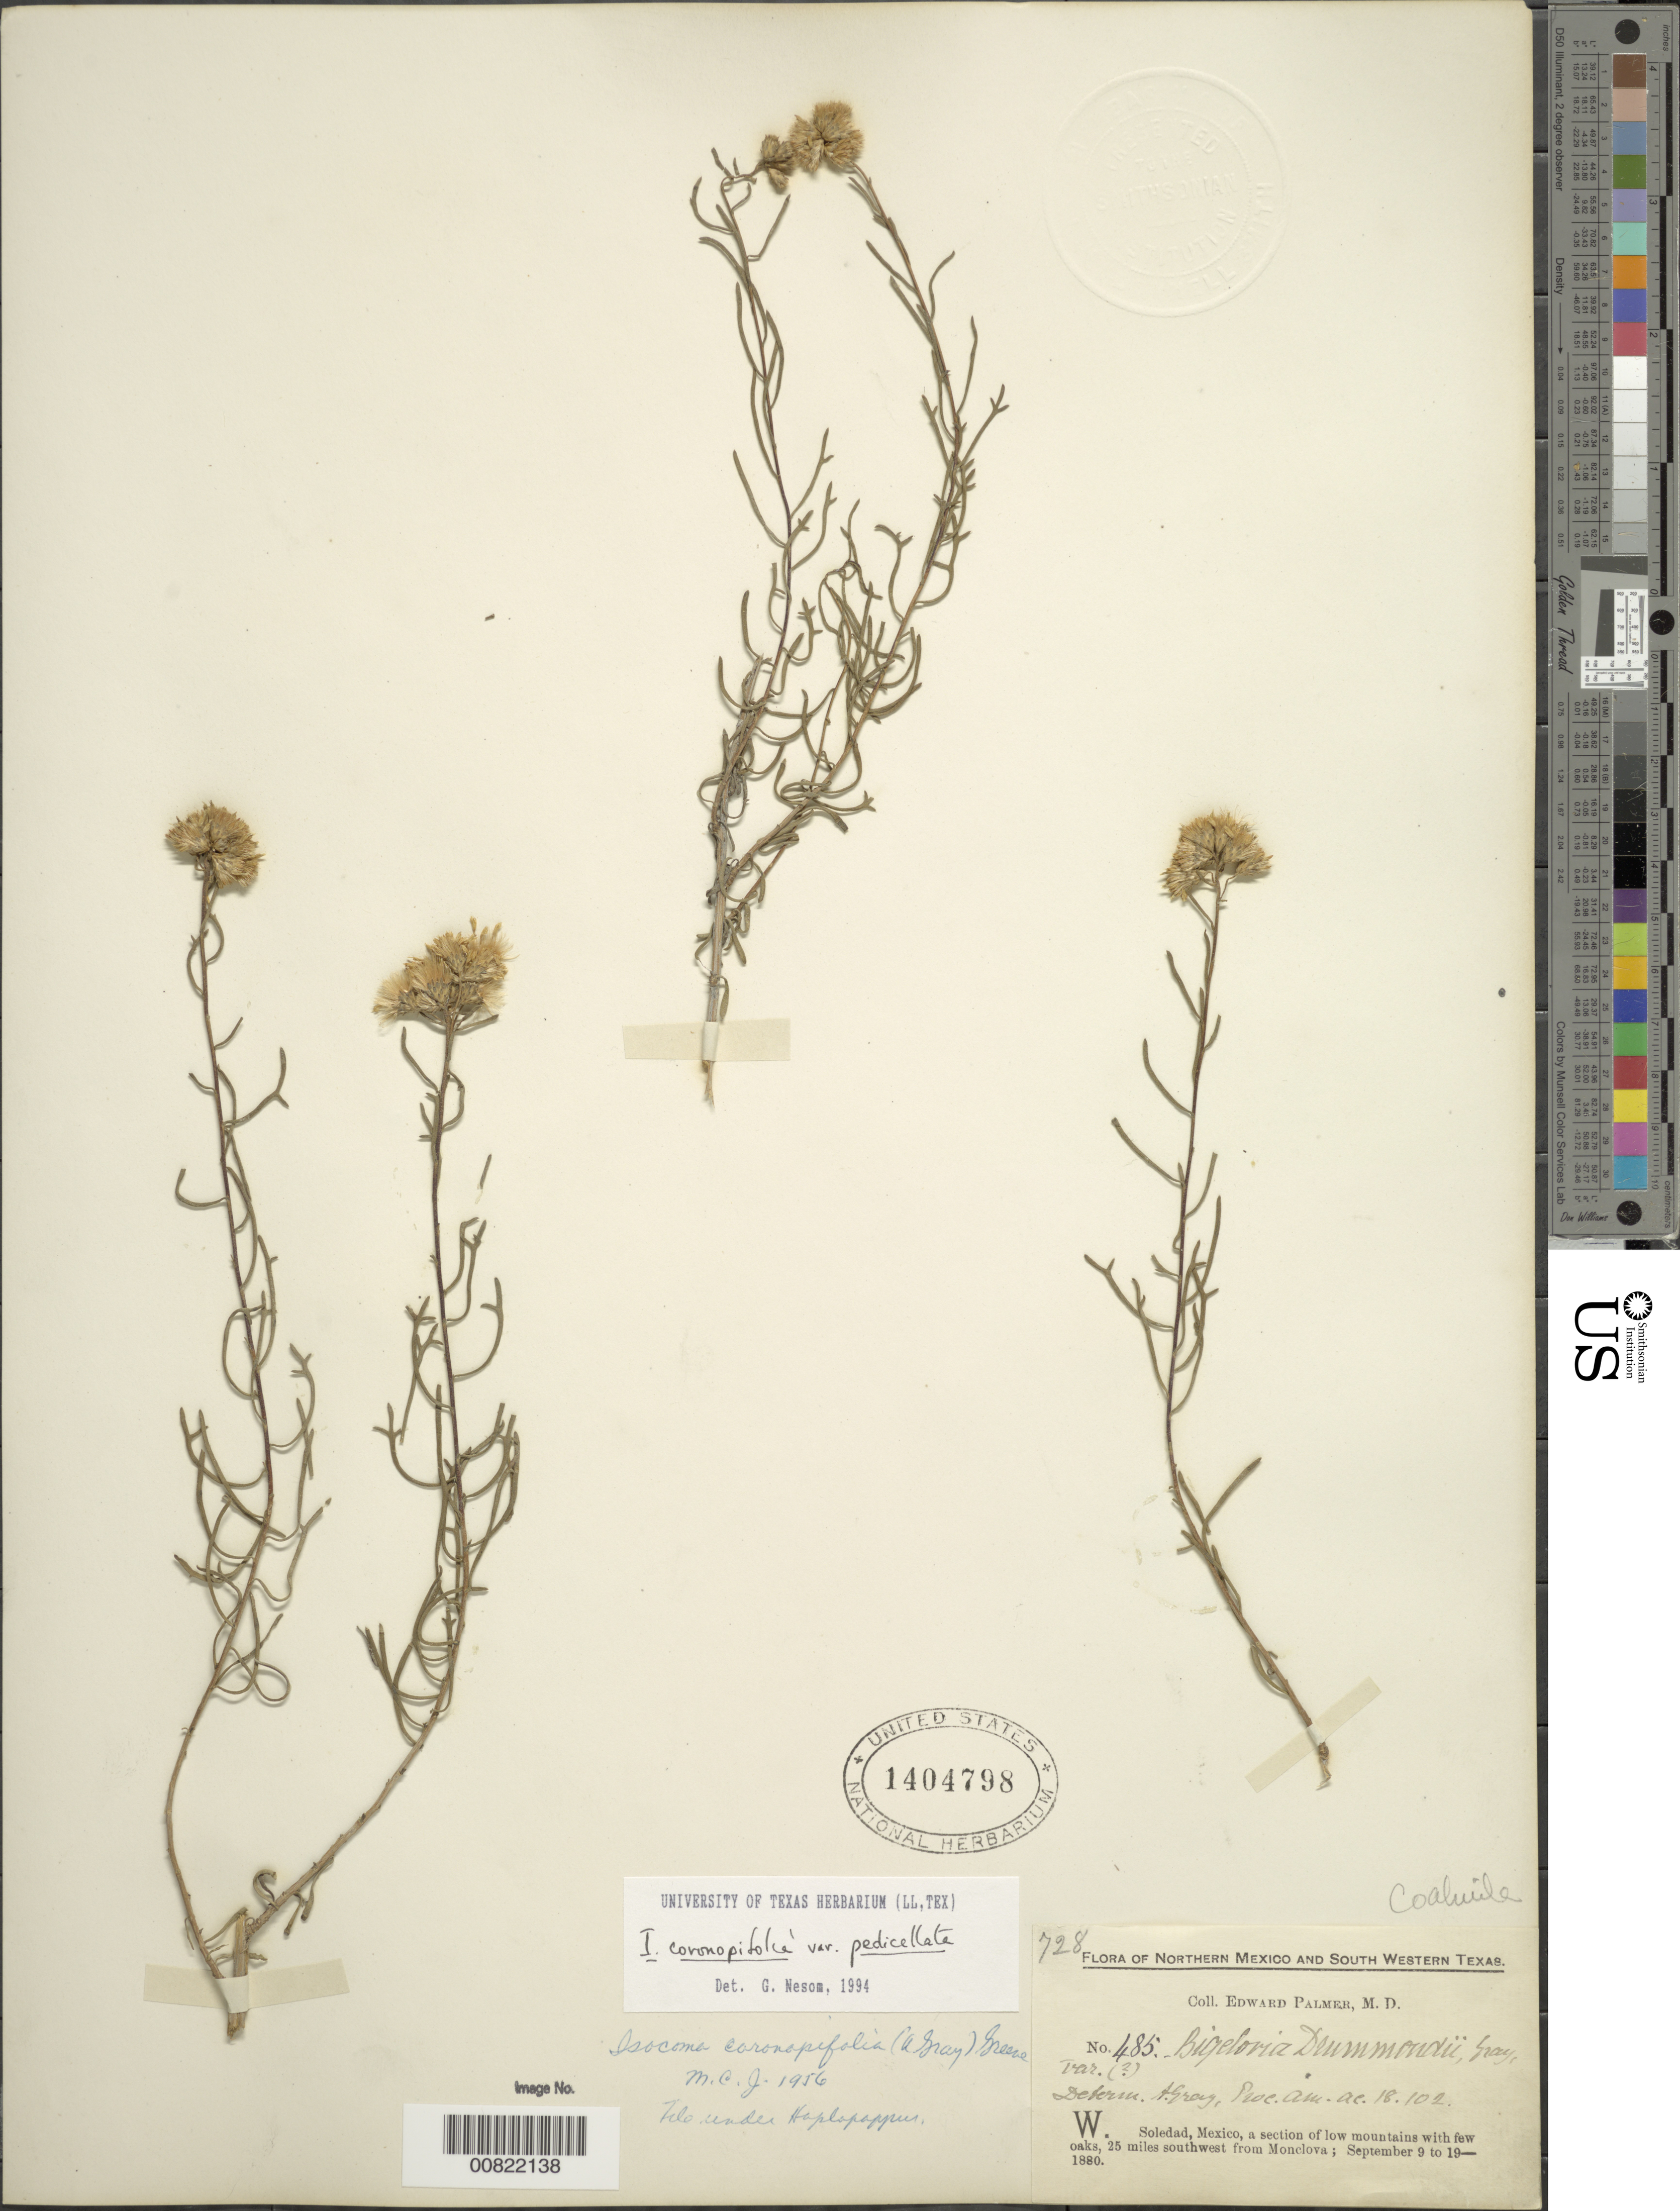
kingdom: Plantae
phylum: Tracheophyta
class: Magnoliopsida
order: Asterales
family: Asteraceae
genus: Isocoma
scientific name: Isocoma coronopifolia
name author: (A. Gray) Greene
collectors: E. Palmer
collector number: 485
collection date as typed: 09 Sep 1880 to 19 Sep 1880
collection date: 1880-09-09/1880-09-19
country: Mexico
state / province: Coahuila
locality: W. Soledad, 25 miles southwest from Monclova, Coahuila.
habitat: A section of low mountains with few oaks.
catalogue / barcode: US 1404798